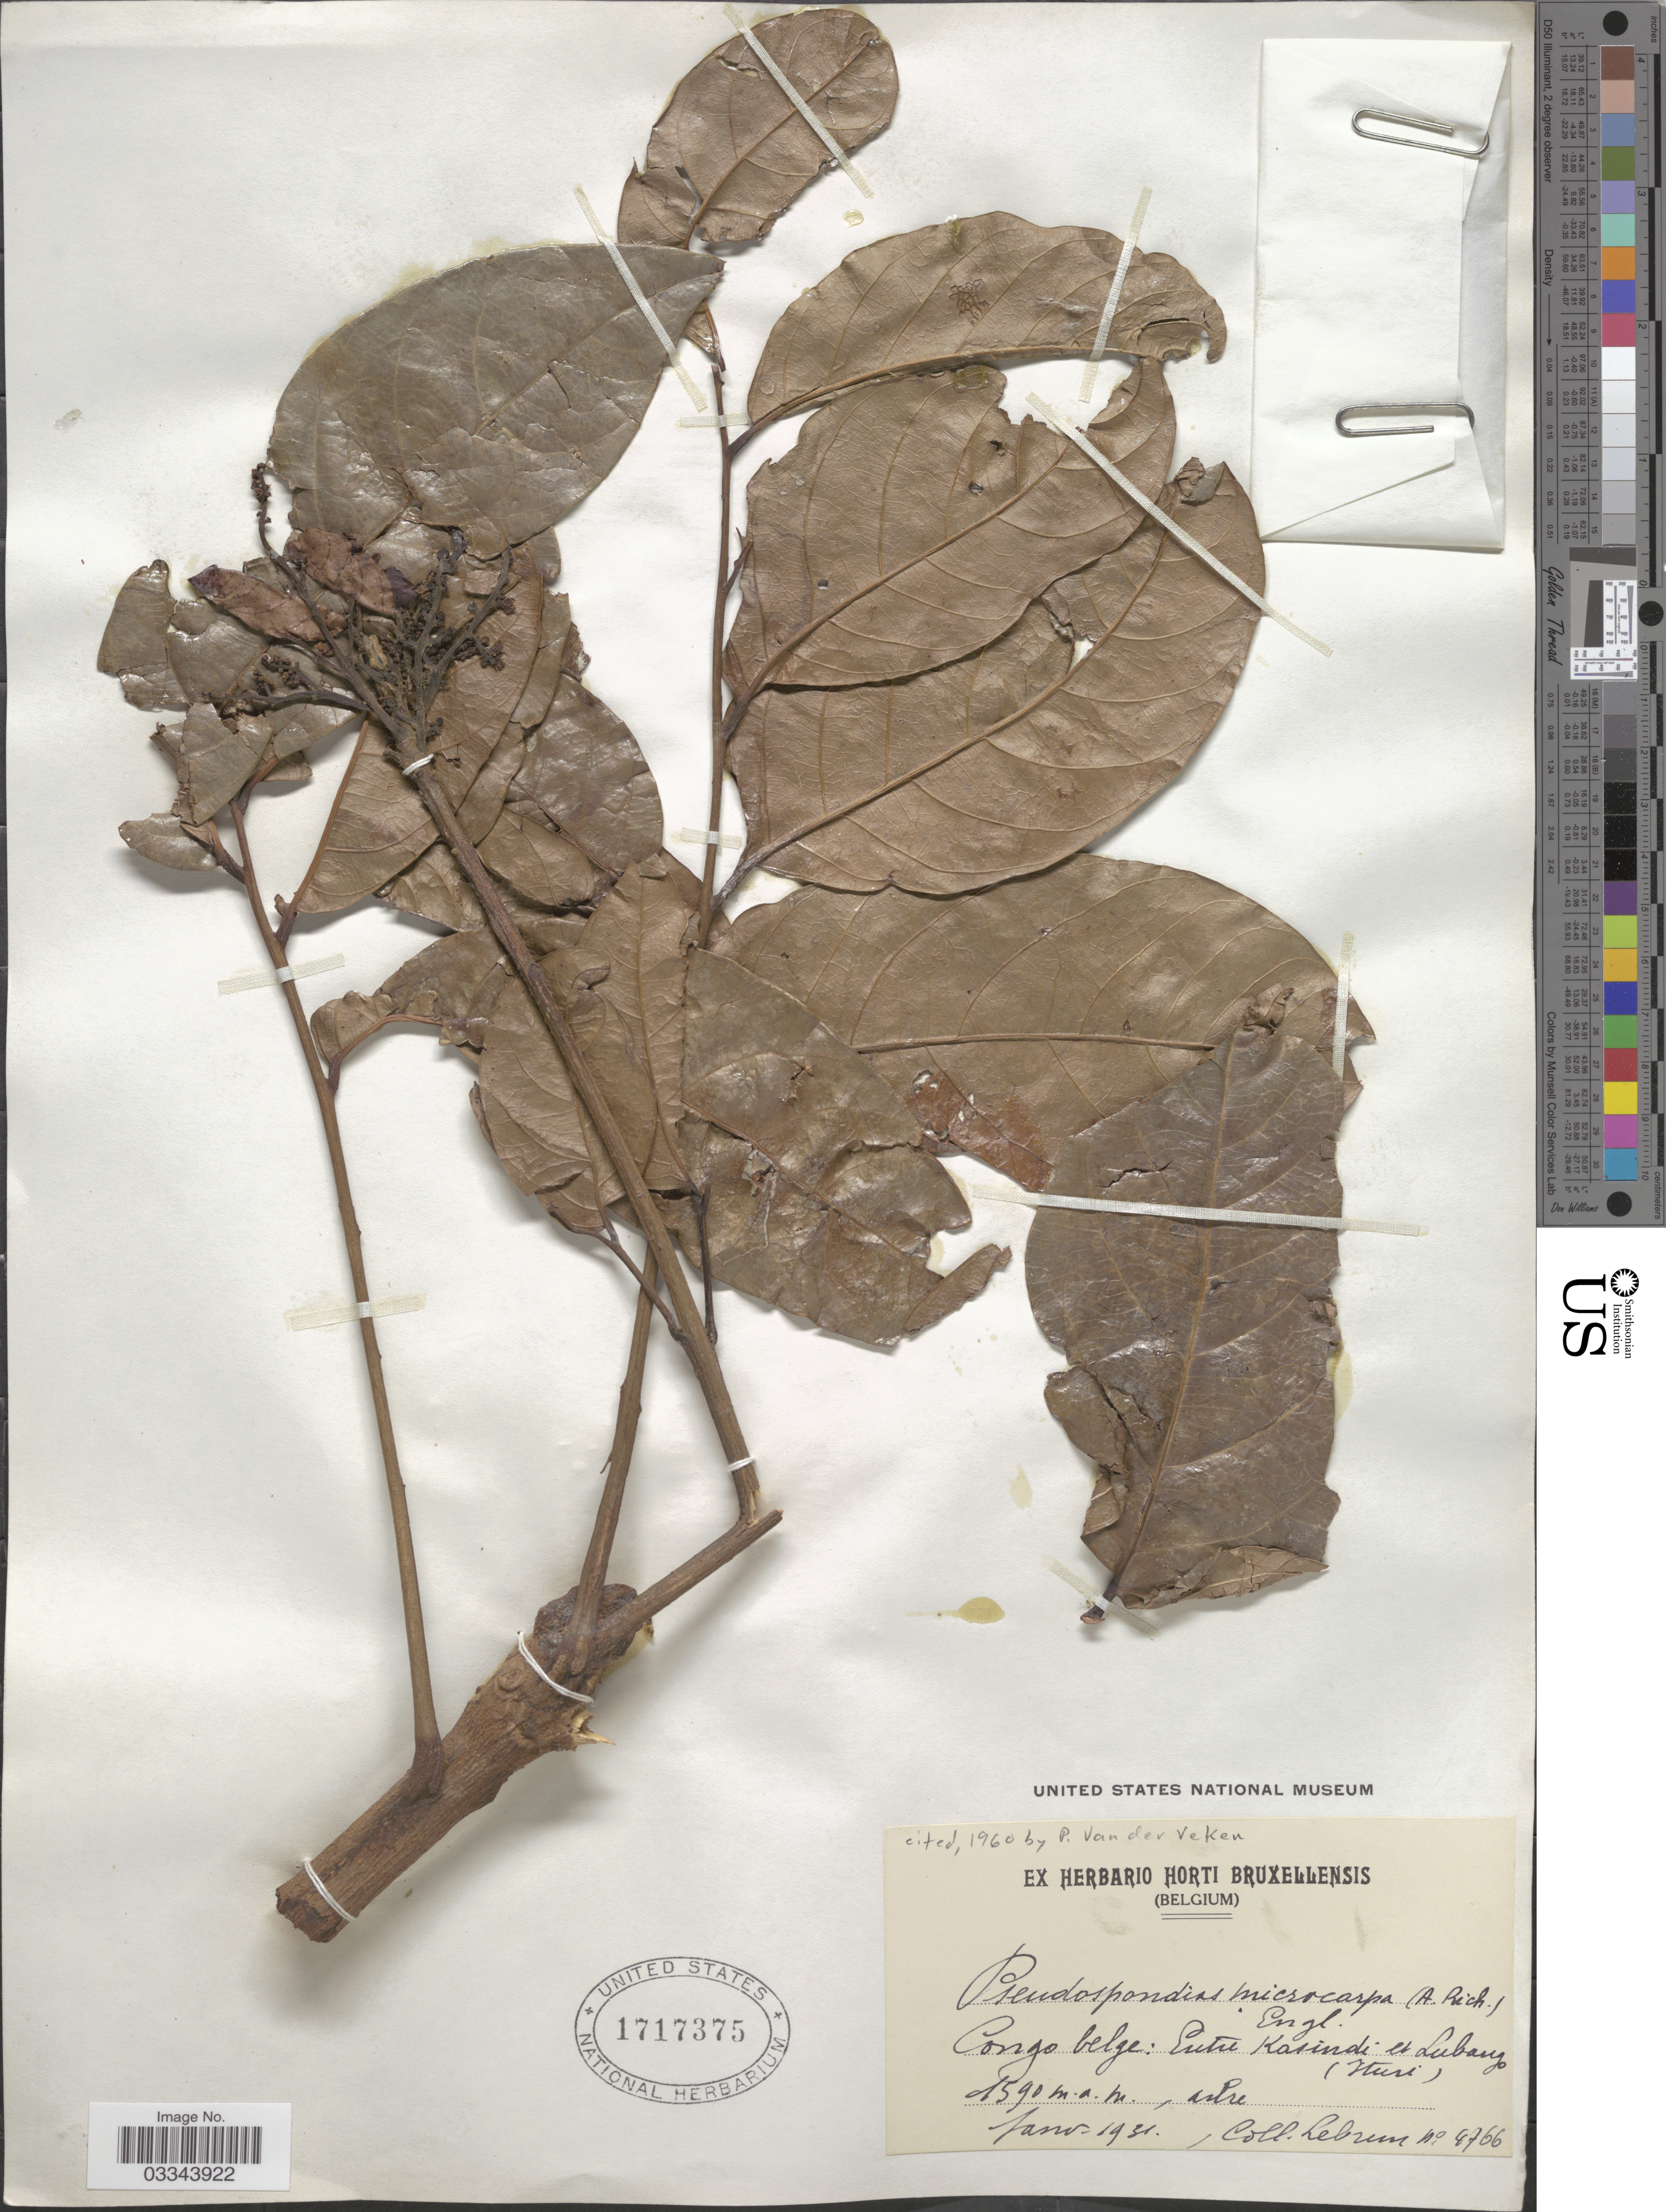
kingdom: Plantae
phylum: Tracheophyta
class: Magnoliopsida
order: Sapindales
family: Anacardiaceae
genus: Pseudospondias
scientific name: Pseudospondias microcarpa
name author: (A. Rich.) Engl.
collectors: J.A. Lebrun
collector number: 4766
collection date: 1931-01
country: Congo, Democratic Republic of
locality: Congo Belge: Entre Kasindi et Lubango (Ituri).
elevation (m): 1590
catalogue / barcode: US 1717375